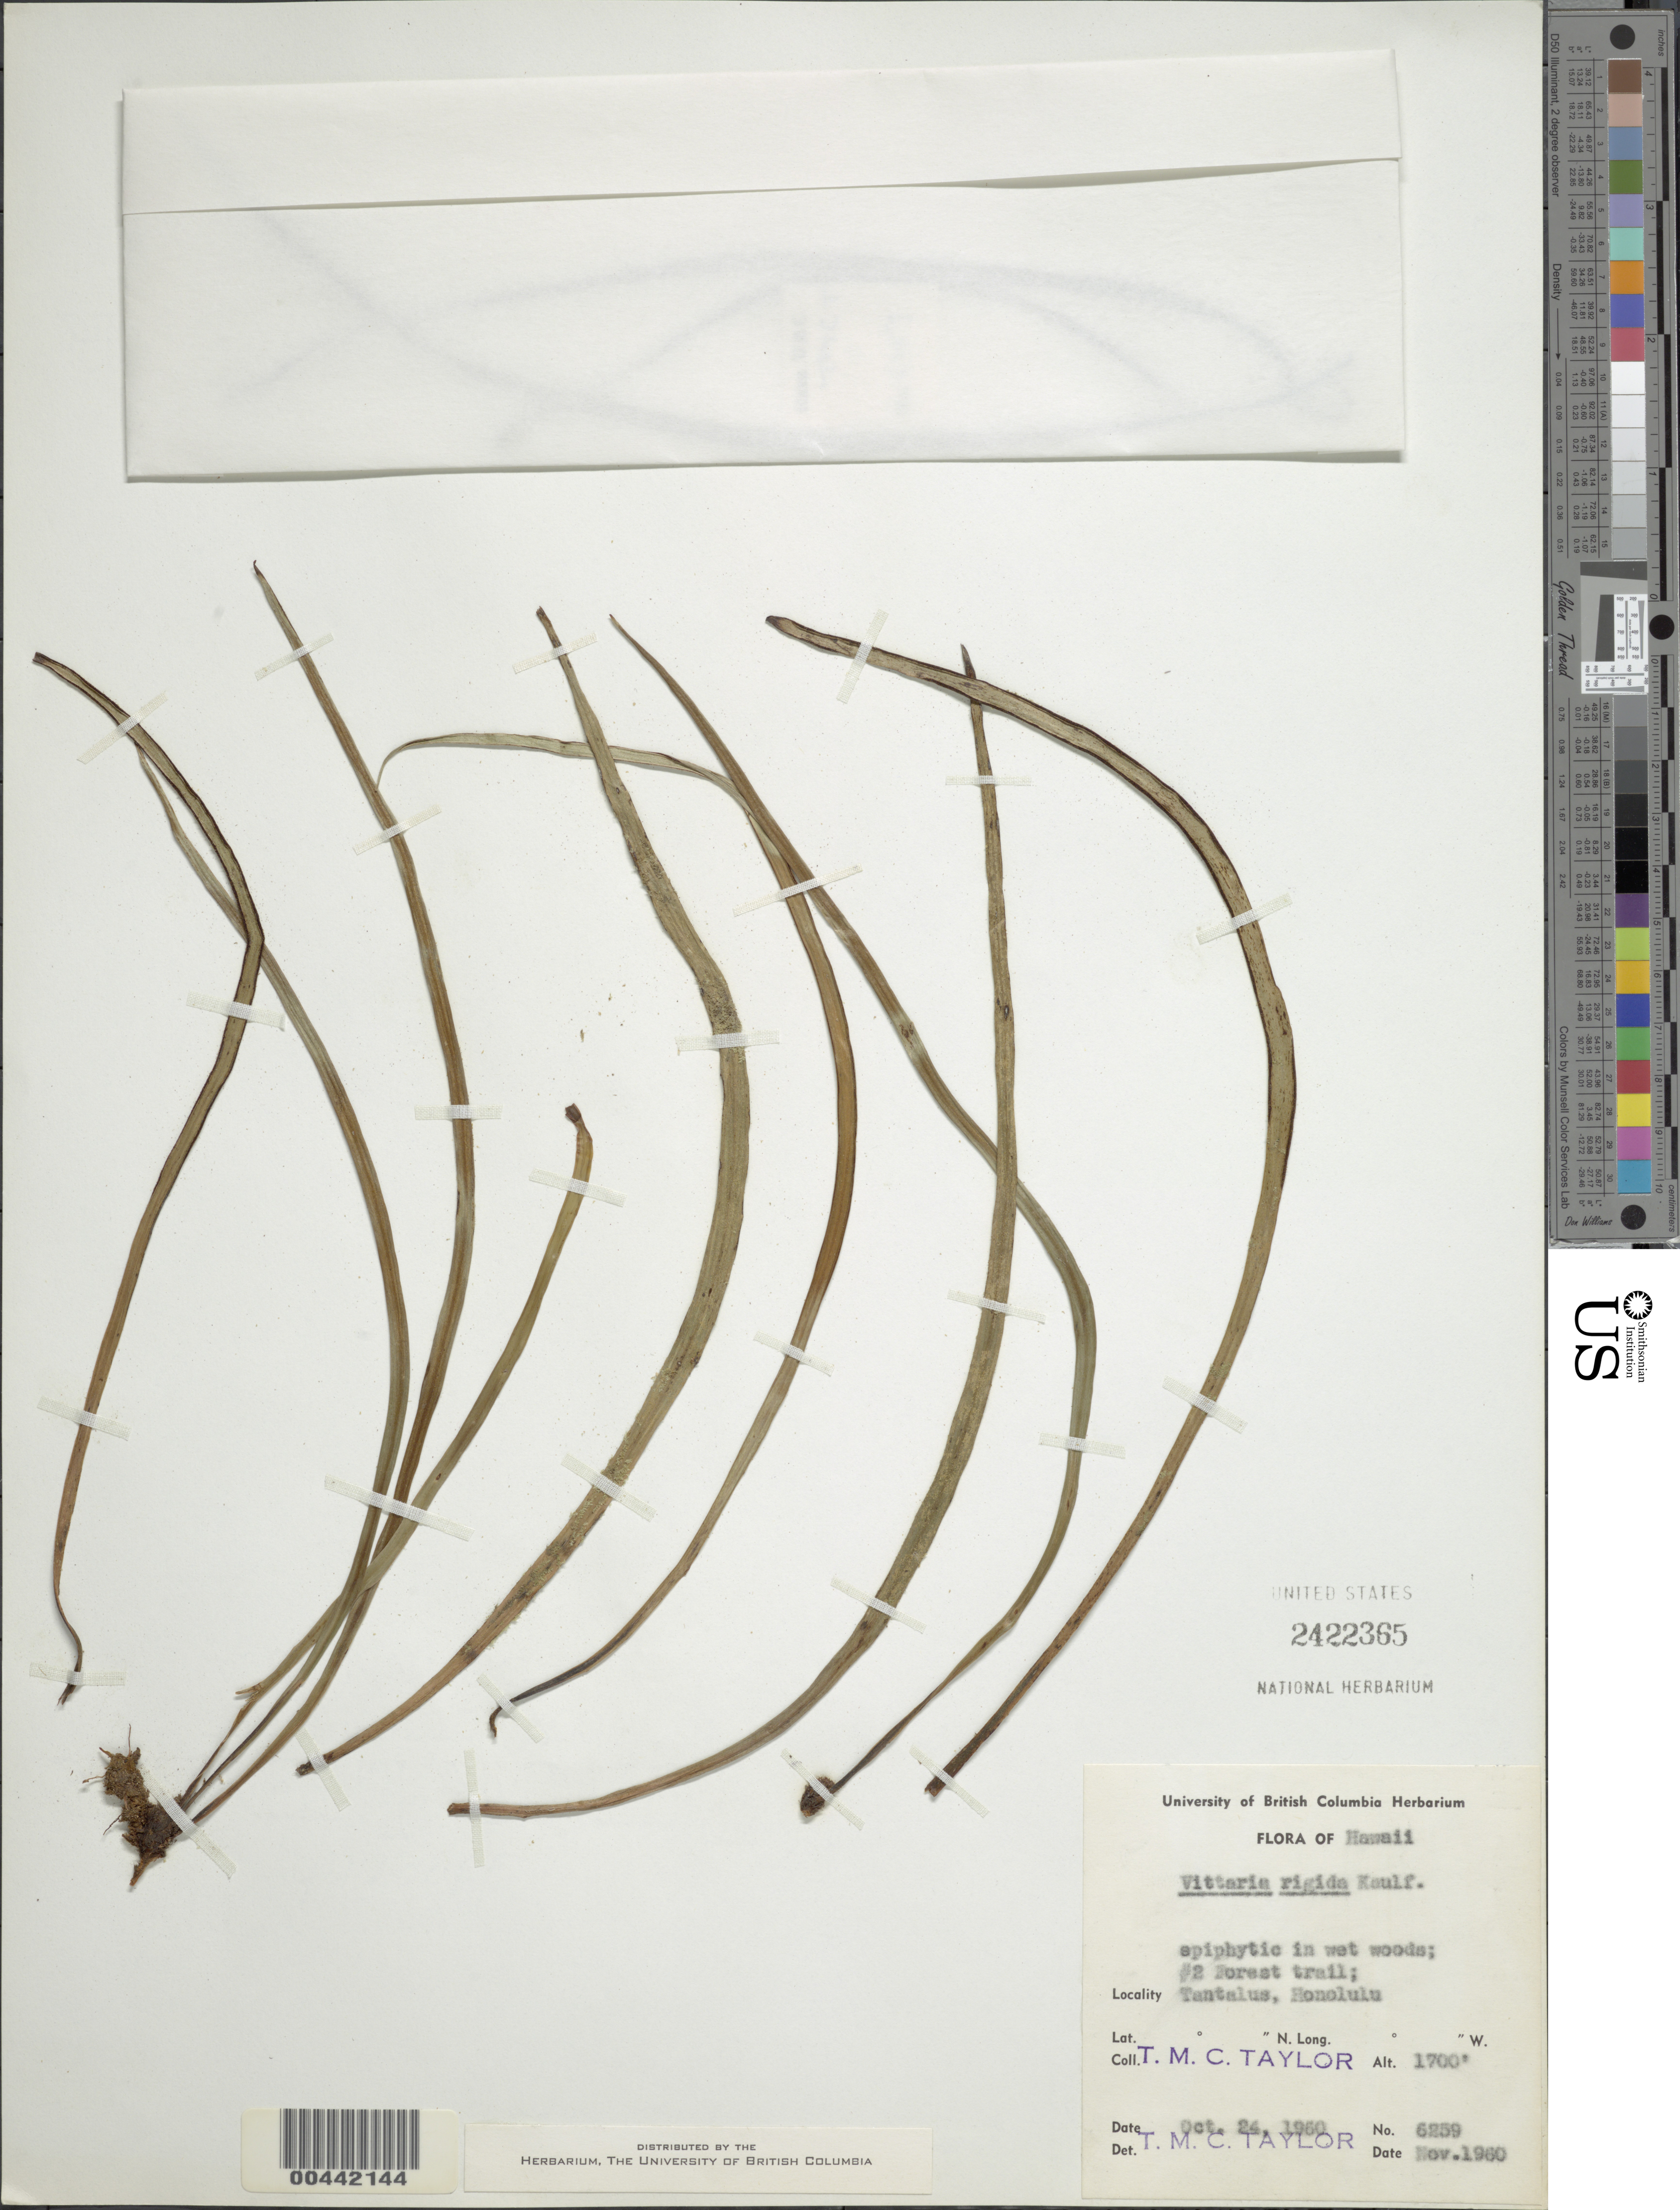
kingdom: Plantae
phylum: Tracheophyta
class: Polypodiopsida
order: Polypodiales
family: Pteridaceae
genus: Haplopteris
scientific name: Haplopteris elongata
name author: (Sw.) Crane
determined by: Wagner, W. L., (BOT), Smithsonian Institution - National Museum of Natural History (UNITED STATES)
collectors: T. M. C. Taylor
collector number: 6259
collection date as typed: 26 Oct 1960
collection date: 1960-10-26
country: United States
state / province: Hawaii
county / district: Honolulu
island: Oahu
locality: Tantalus, Honolulu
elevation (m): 518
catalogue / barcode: US 2422365